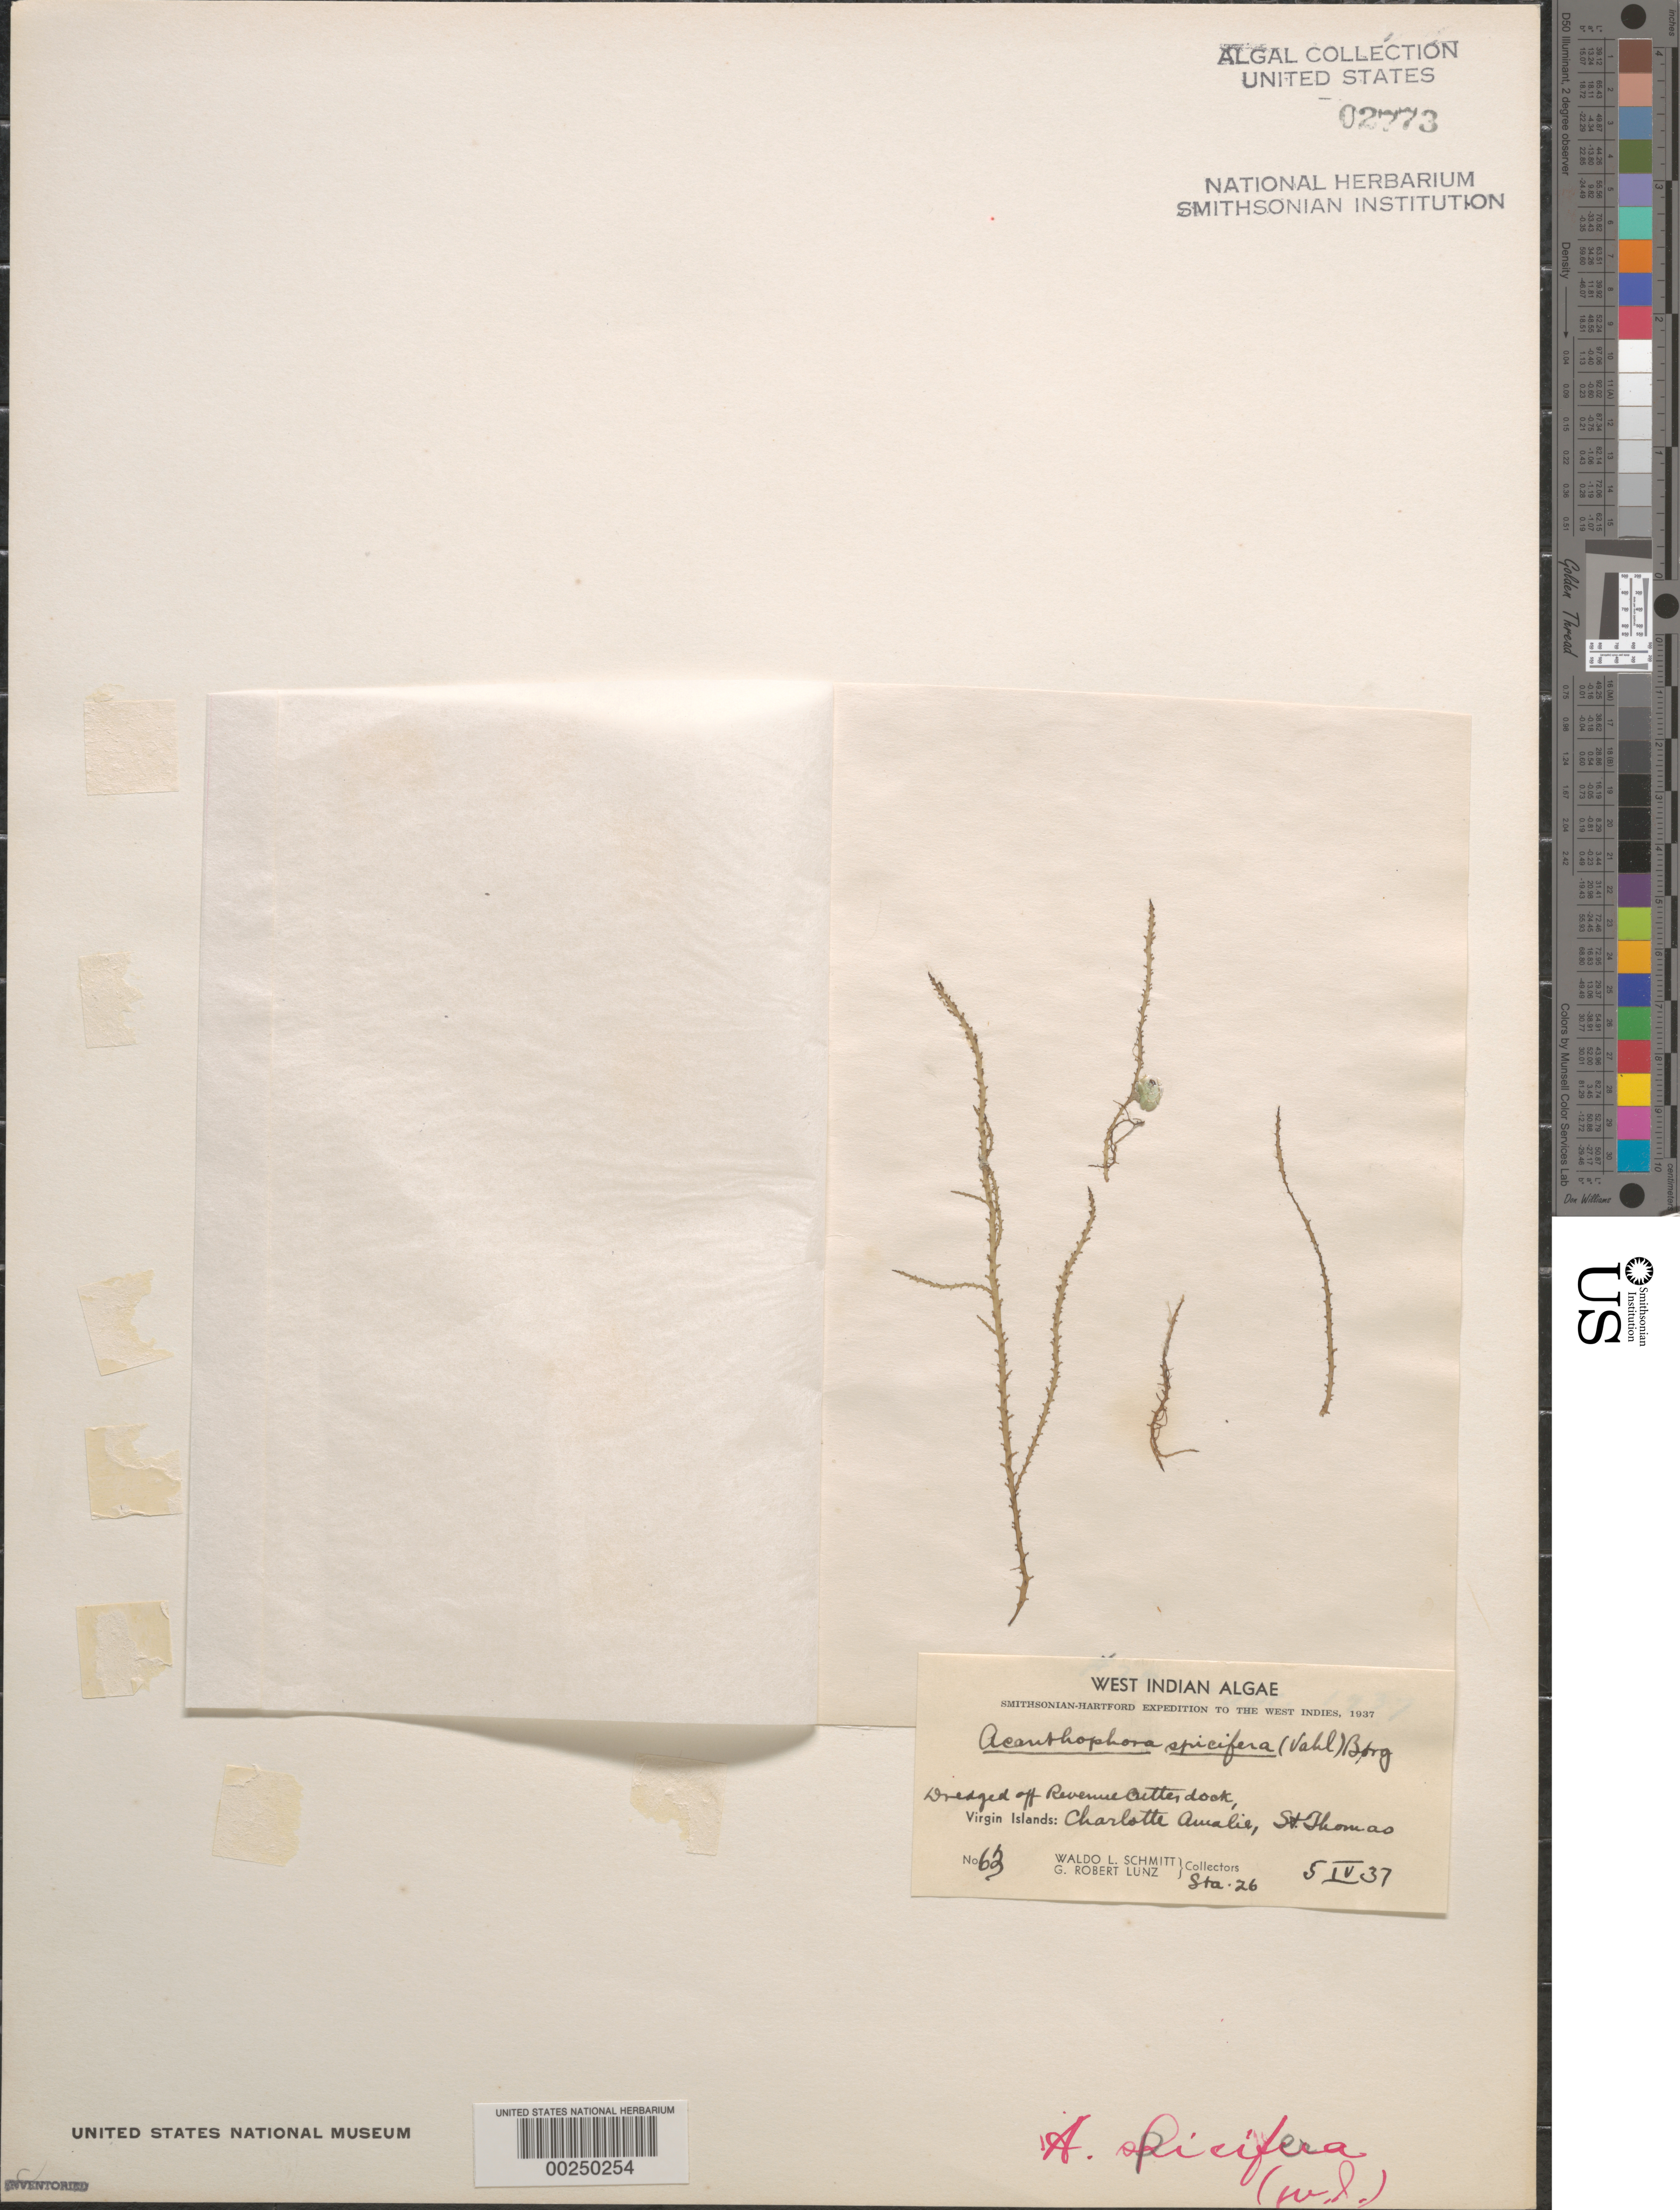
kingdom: Plantae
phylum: Rhodophyta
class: Florideophyceae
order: Ceramiales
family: Rhodomelaceae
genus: Acanthophora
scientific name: Acanthophora spicifera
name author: (Vahl) Børgesen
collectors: W. L. Schmitt & G. Lunz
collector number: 63 & Station 26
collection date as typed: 05 Apr 1937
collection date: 1937-04-05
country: U.S. Virgin Islands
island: St. Thomas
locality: Charlotte Amalie, off Revenue Cutter dock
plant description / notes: Smithsonian-Hartford Expedition to the West Indies, 1937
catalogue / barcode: US 2773